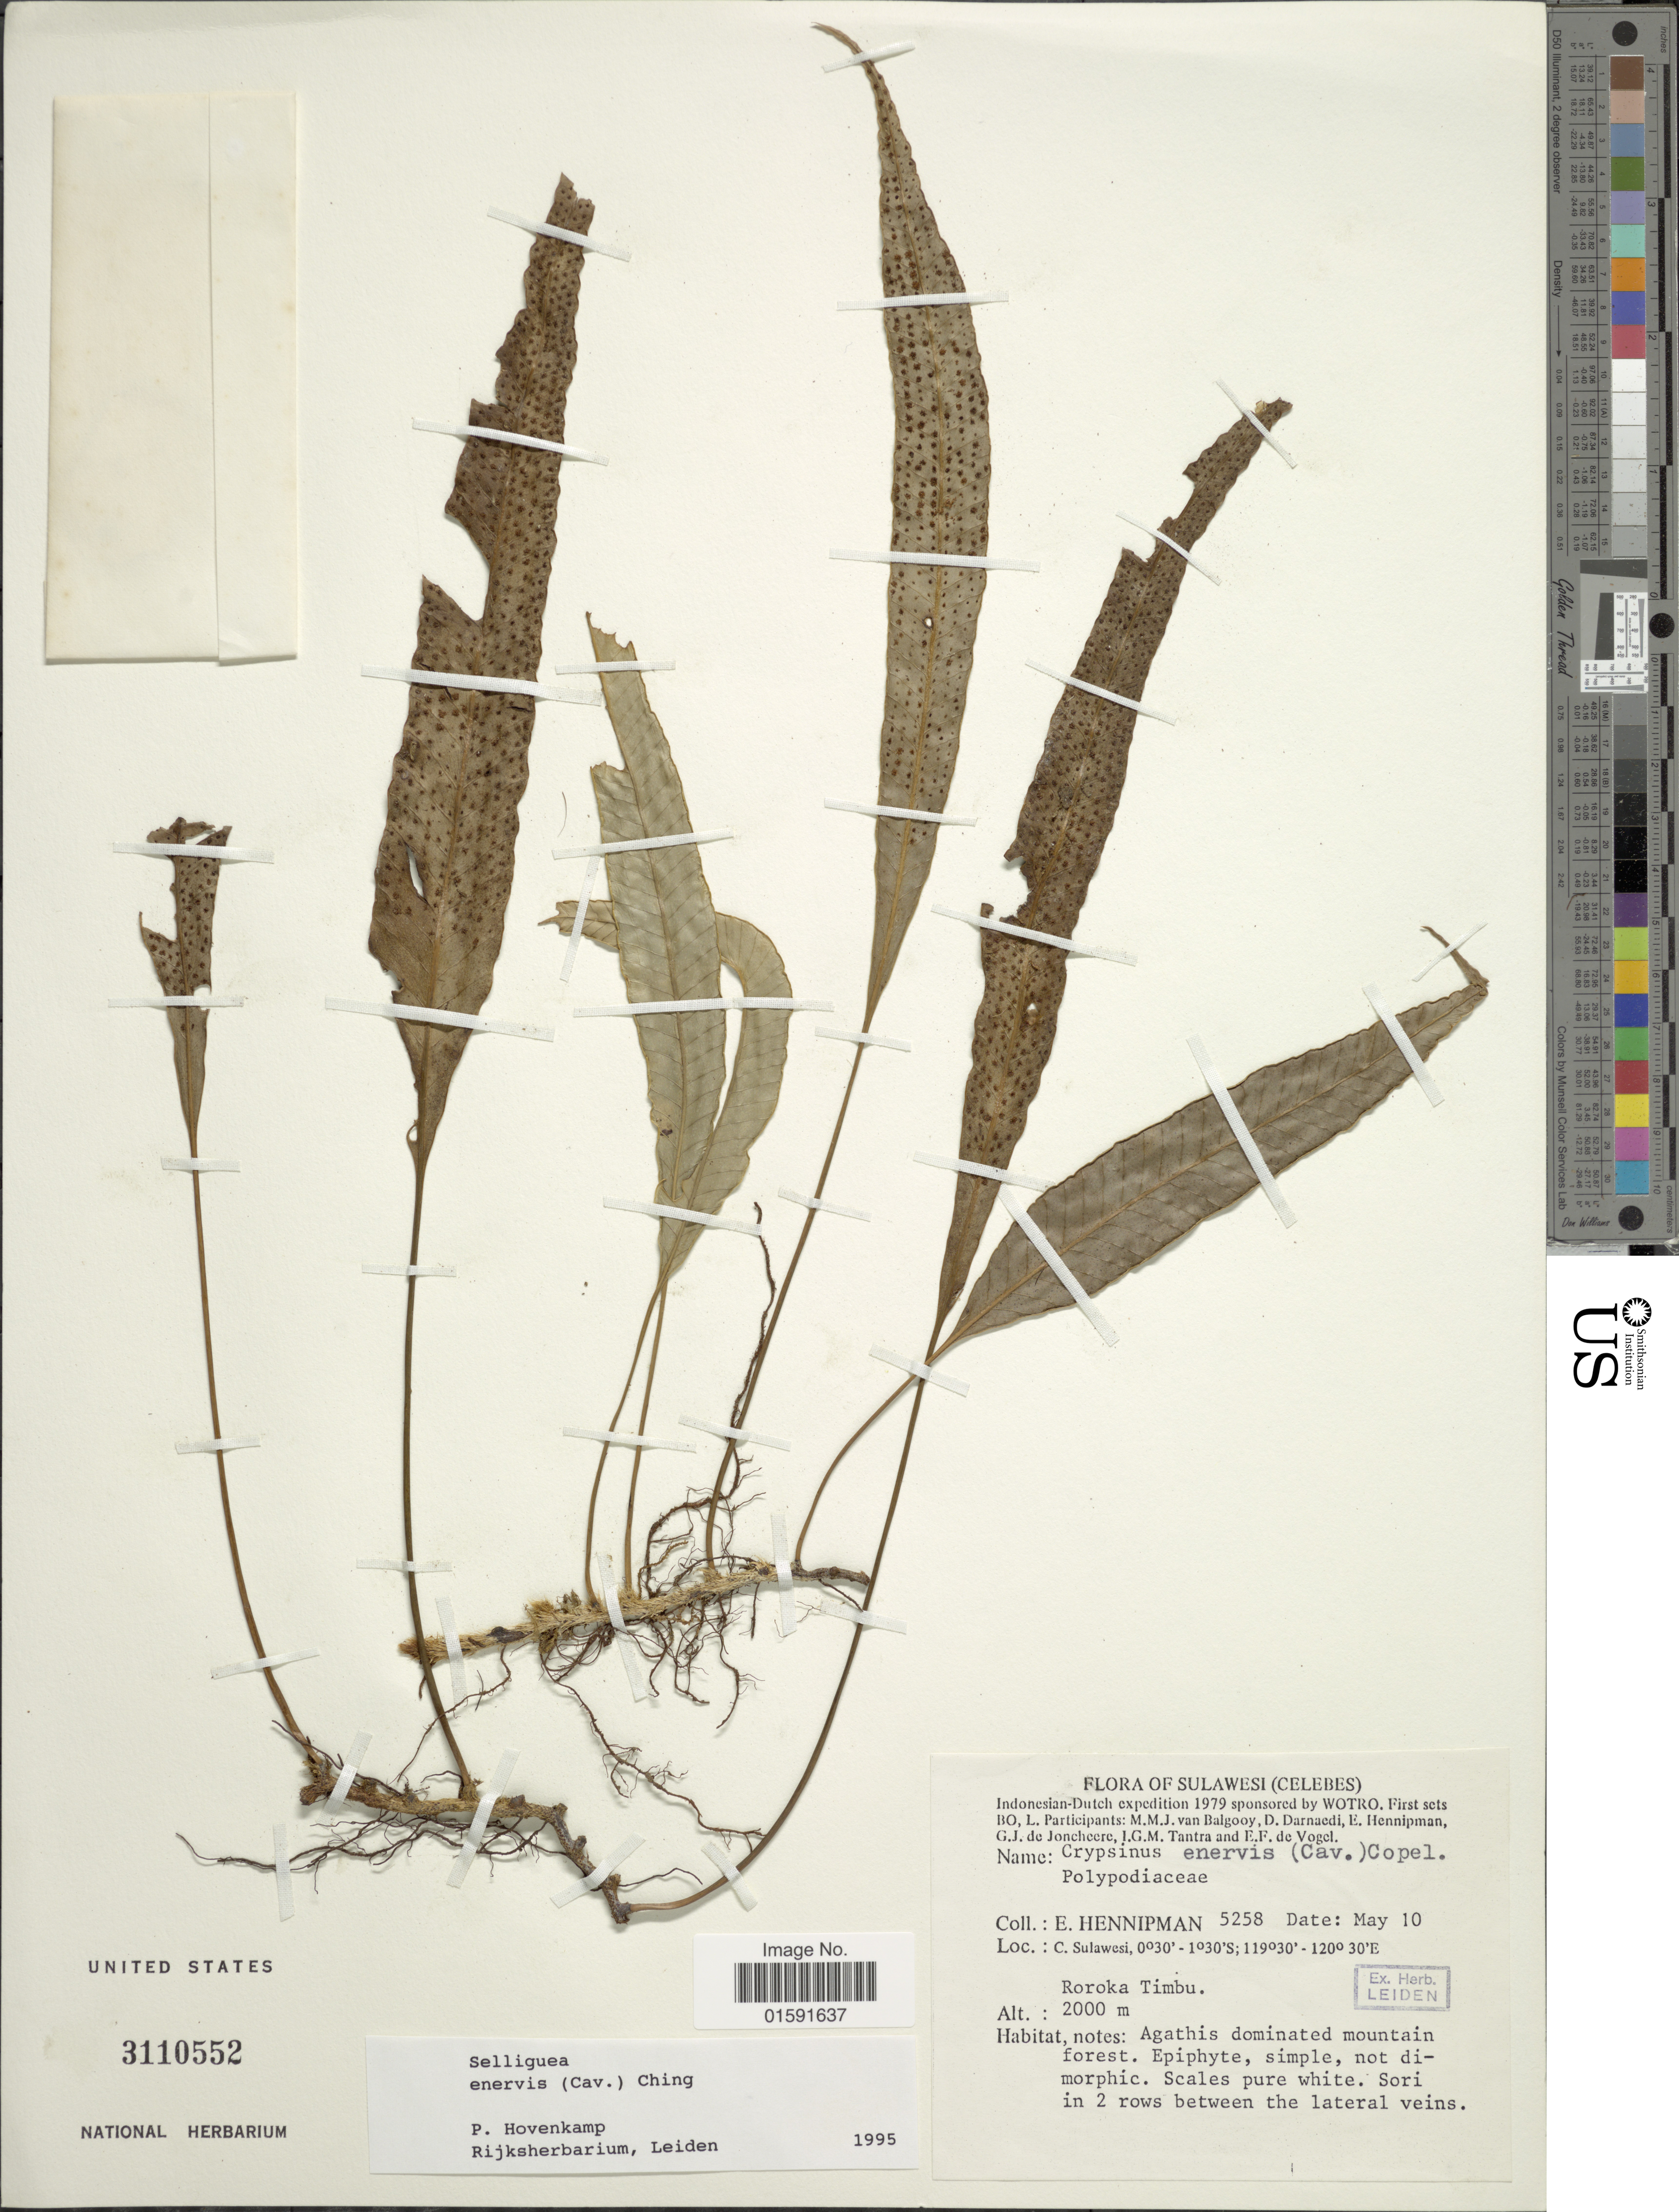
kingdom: Plantae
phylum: Tracheophyta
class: Polypodiopsida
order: Polypodiales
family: Polypodiaceae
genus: Selliguea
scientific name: Selliguea enervis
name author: (Cav.) Ching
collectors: E. Hennipman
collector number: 5258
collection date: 1979-05-10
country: Indonesia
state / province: Sulawesi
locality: Celebes, Indonesian-Dutch Expedition, C. Sulawesi, Roroka Timbu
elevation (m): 2000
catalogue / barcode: US 3110552